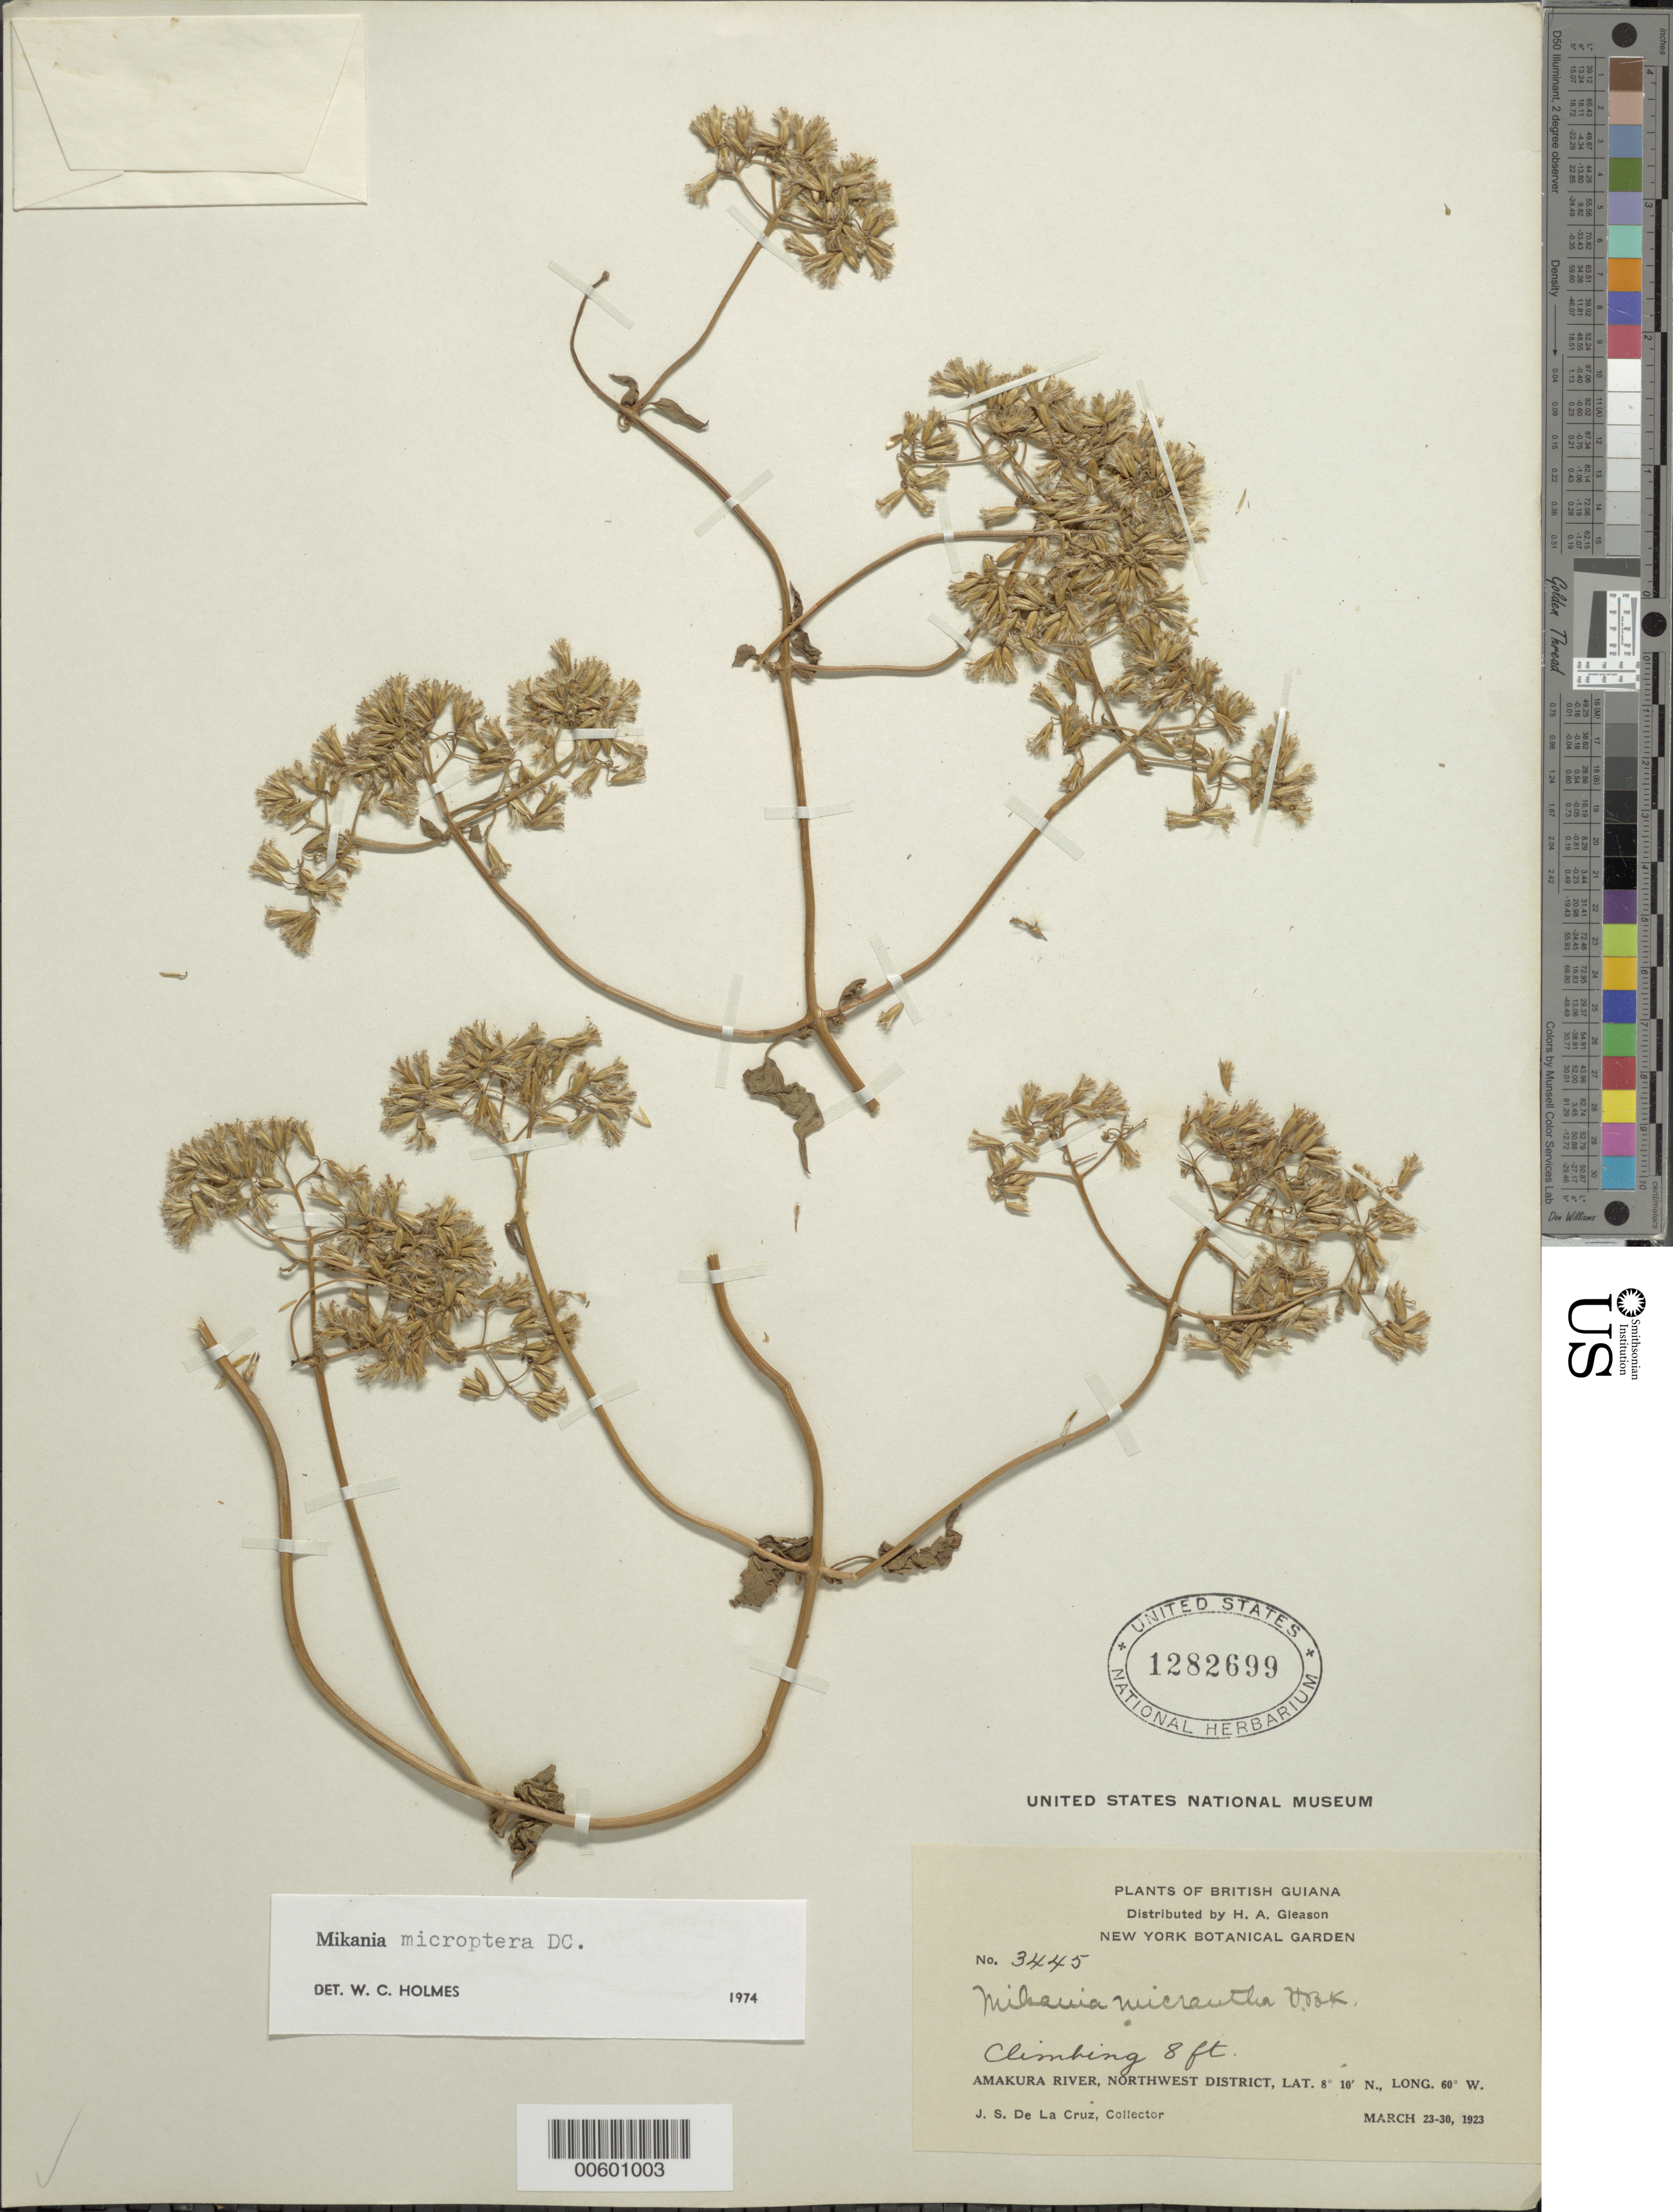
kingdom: Plantae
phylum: Tracheophyta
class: Magnoliopsida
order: Asterales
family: Asteraceae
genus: Mikania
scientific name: Mikania microptera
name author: DC.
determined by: Holmes, W. C.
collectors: J. S. de la Cruz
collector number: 3445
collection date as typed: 23-Mar-23 to 30-Mar-23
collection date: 1923-03-23/1923-03-30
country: Guyana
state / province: Barima-Waini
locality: Amakura R., NW District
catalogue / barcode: US 1282699